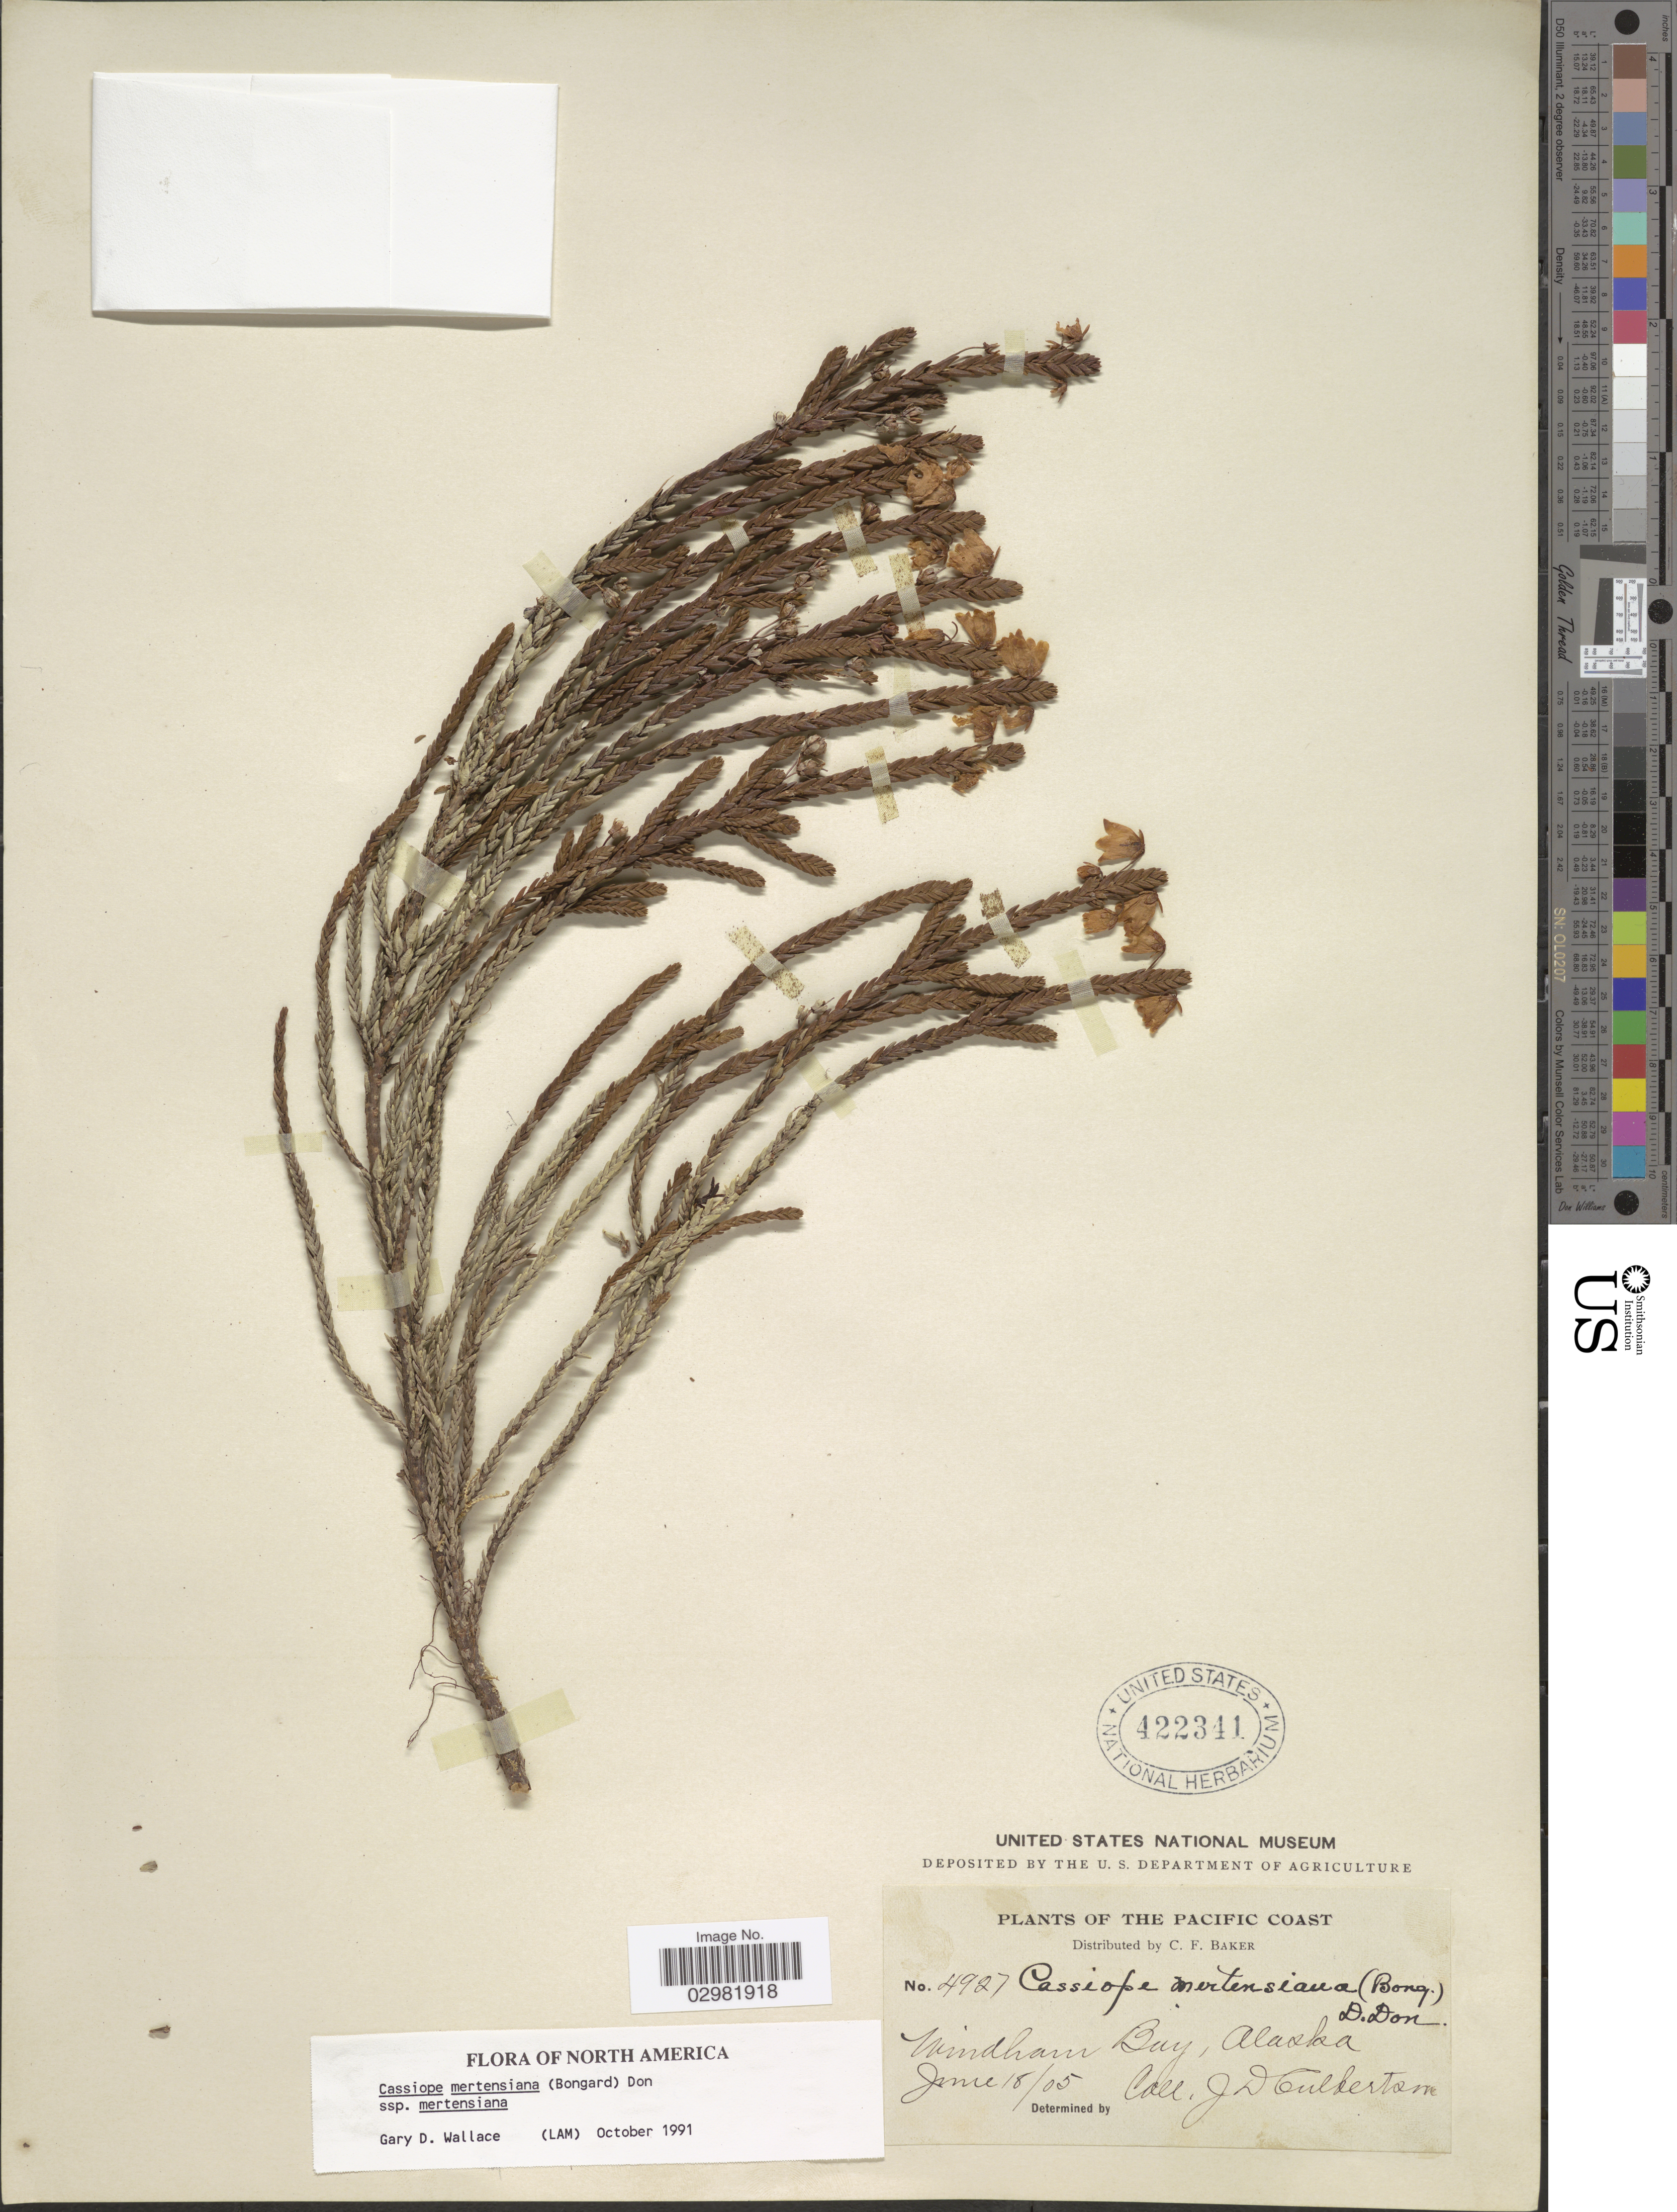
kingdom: Plantae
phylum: Tracheophyta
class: Magnoliopsida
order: Ericales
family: Ericaceae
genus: Cassiope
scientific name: Cassiope mertensiana subsp. mertensiana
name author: (Bong.) G. Don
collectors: J. Culbertson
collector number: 4927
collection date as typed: Transcribed d/m/y: 18/6/5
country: United States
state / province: Alaska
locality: The Pacific Coast, Windham Bay.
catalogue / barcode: US 422341